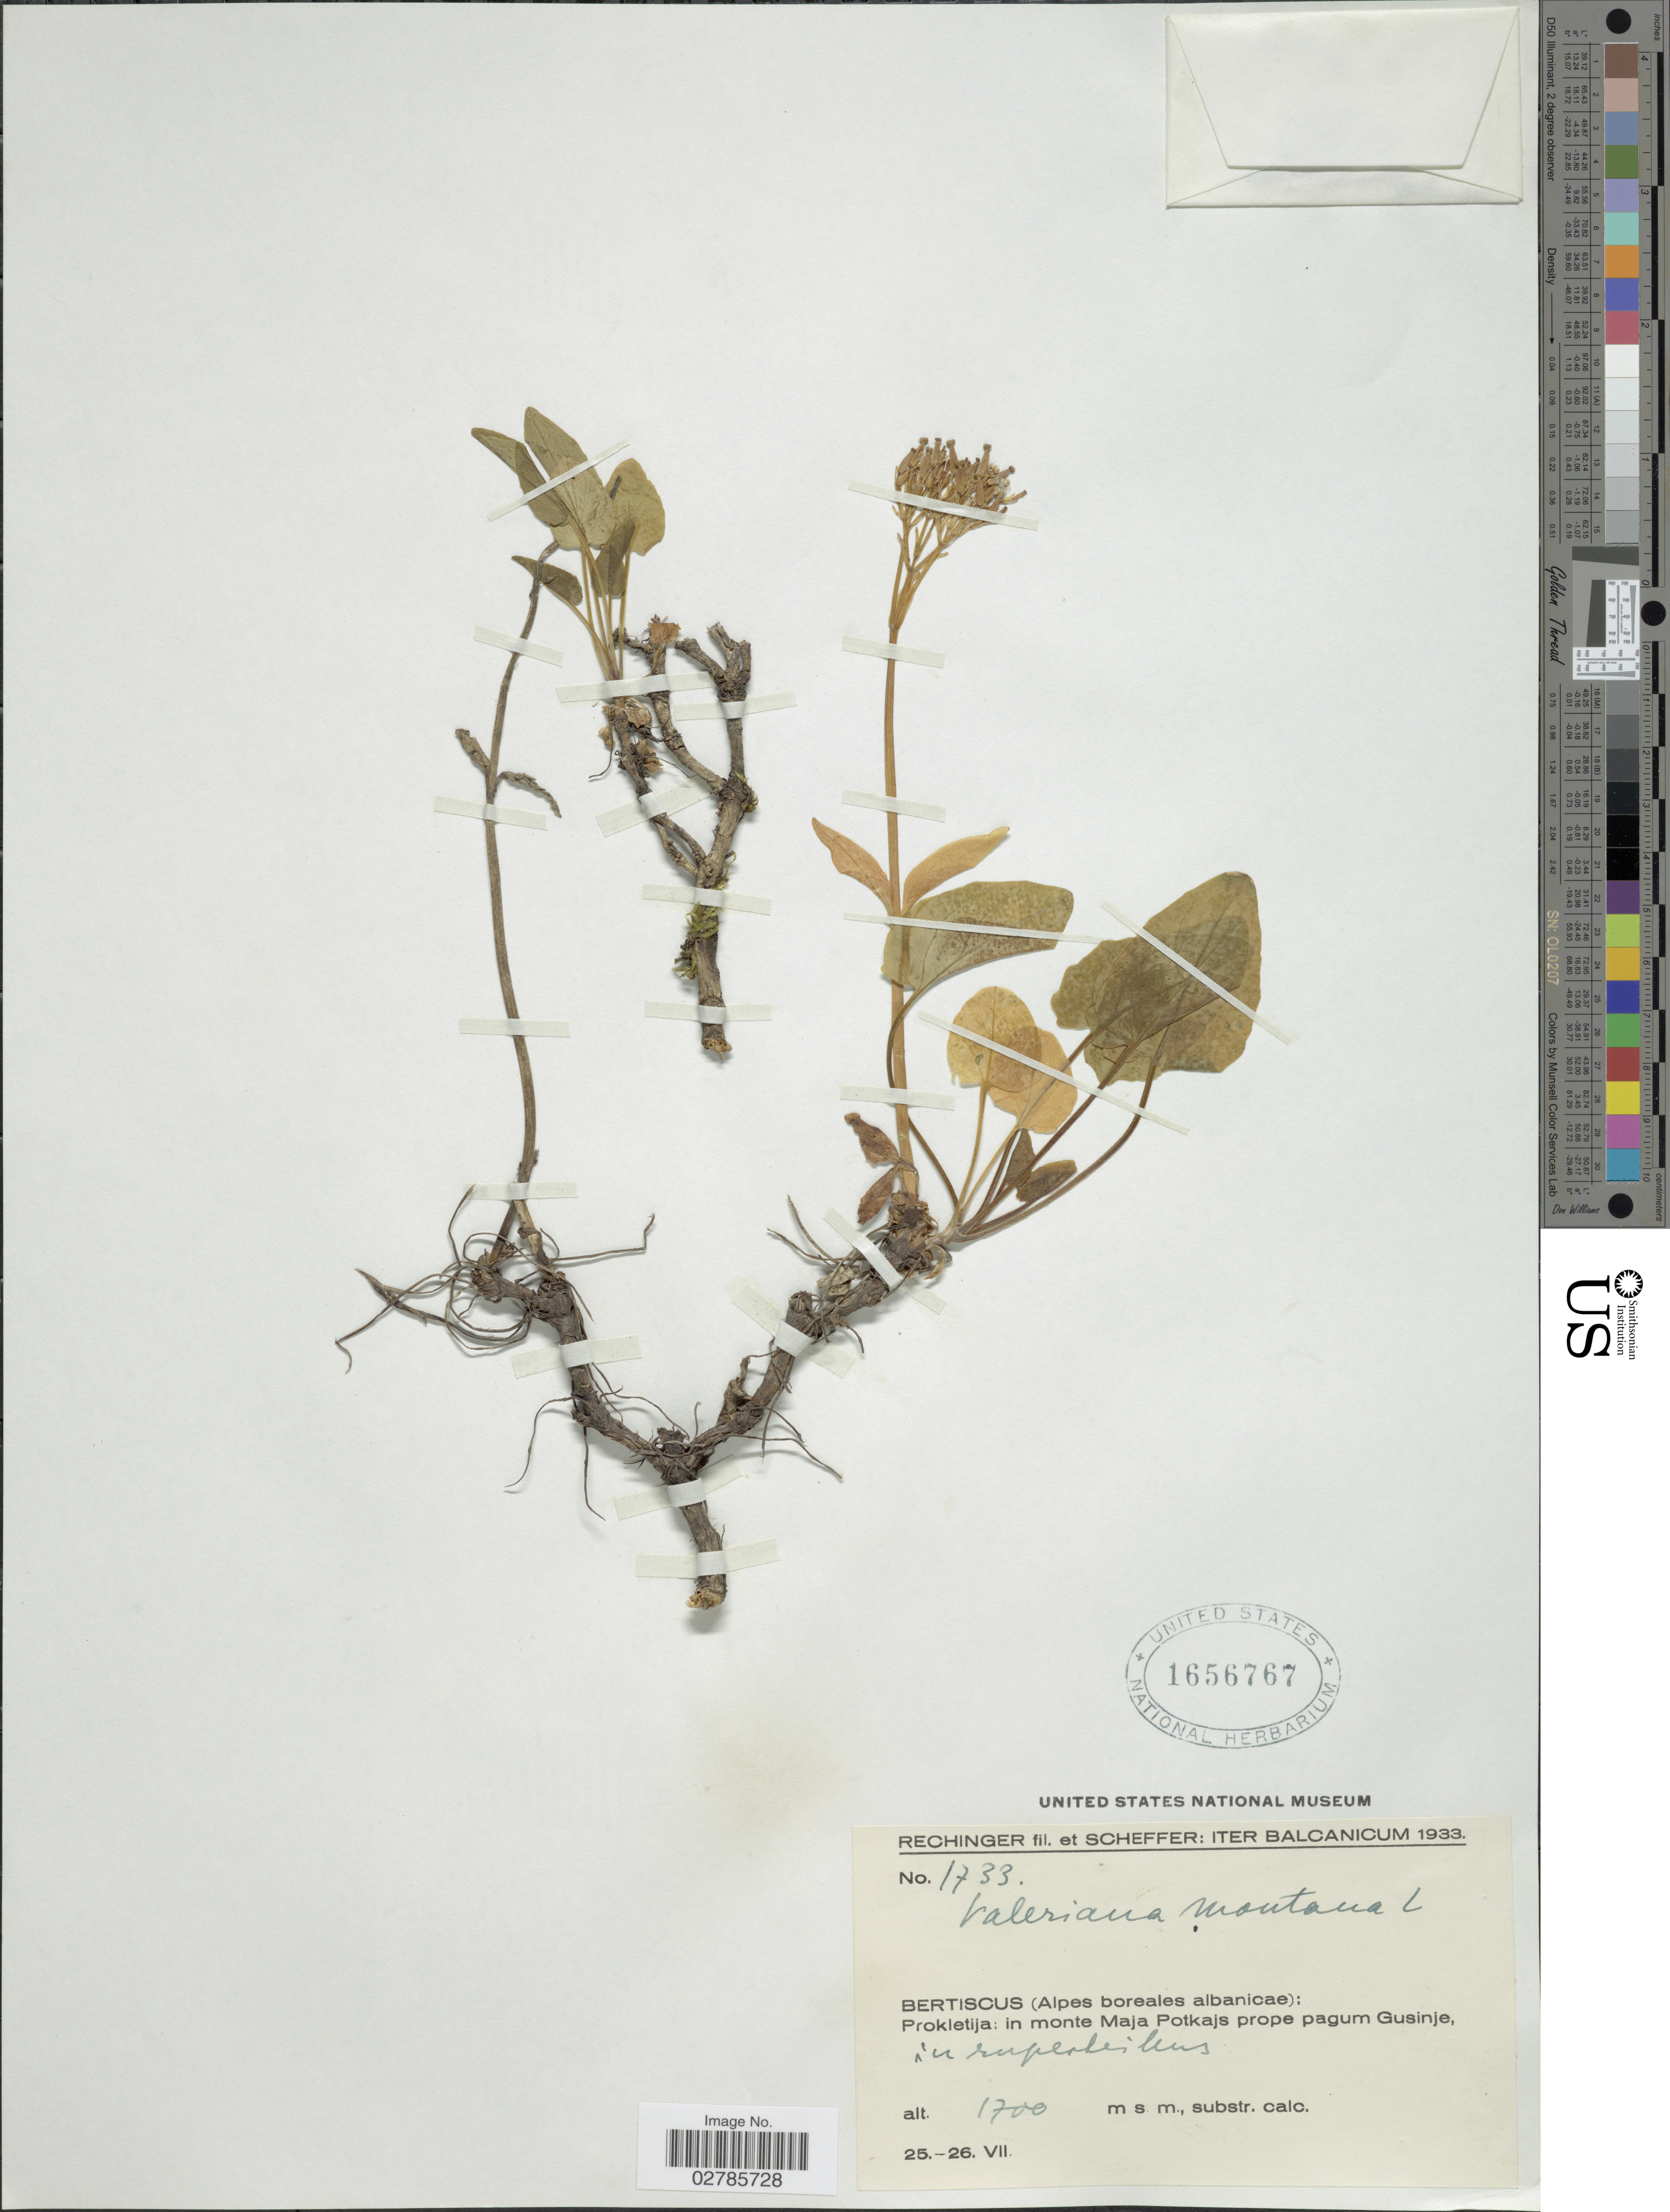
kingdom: Plantae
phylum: Tracheophyta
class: Magnoliopsida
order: Dipsacales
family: Caprifoliaceae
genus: Valeriana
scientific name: Valeriana montana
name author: L.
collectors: -- Rechinger & Scheffer, --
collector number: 1733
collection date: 1933-07-25/1933-07-26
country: Montenegro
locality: Bertiscus (Alpes boreales albanicae): Prokletija mountains: in Mt. Maja Potkajs prope pagum Gusinje. Gusinje.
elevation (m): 1700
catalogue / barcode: US 1656767